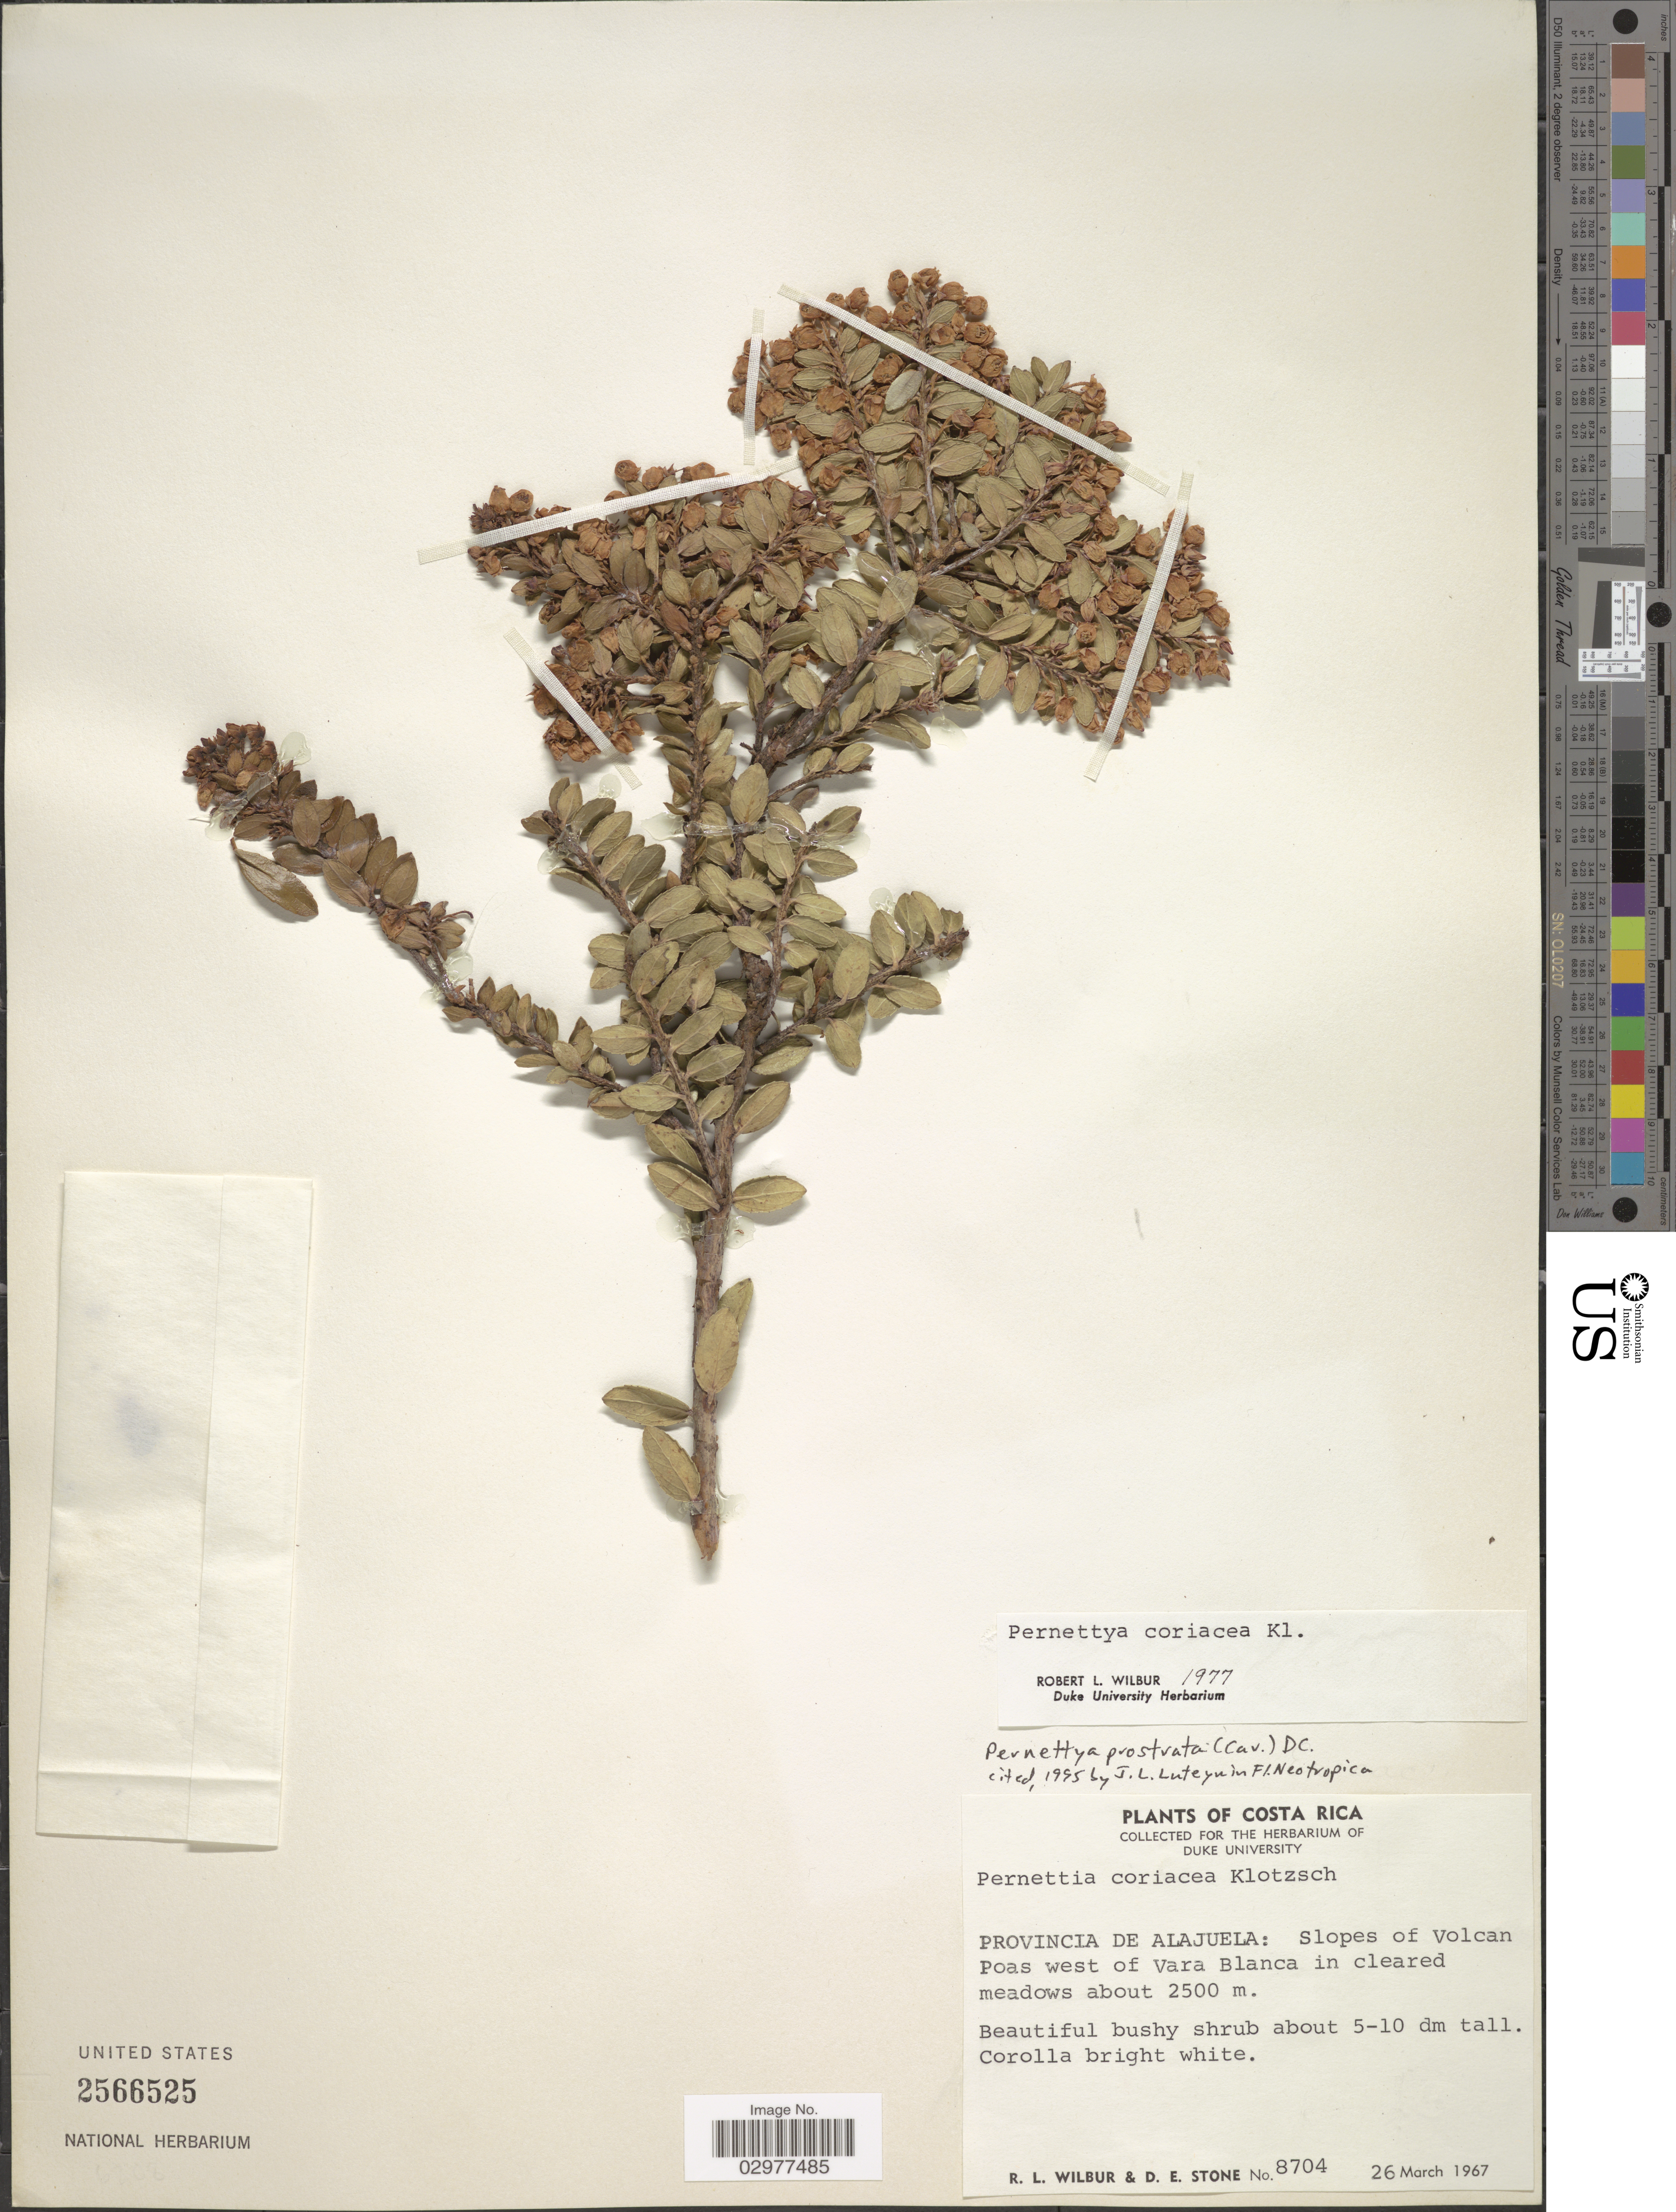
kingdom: Plantae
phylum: Tracheophyta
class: Magnoliopsida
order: Ericales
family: Ericaceae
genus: Pernettya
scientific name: Pernettya prostrata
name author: (Cav.) DC.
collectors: R. L. Wilbur & D. E. Stone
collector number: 8704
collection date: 1967-03-26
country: Costa Rica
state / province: Alajuela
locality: Slopes of Volcan Poas west of Vara Blanca in cleared meadows.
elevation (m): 2500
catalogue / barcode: US 2566525